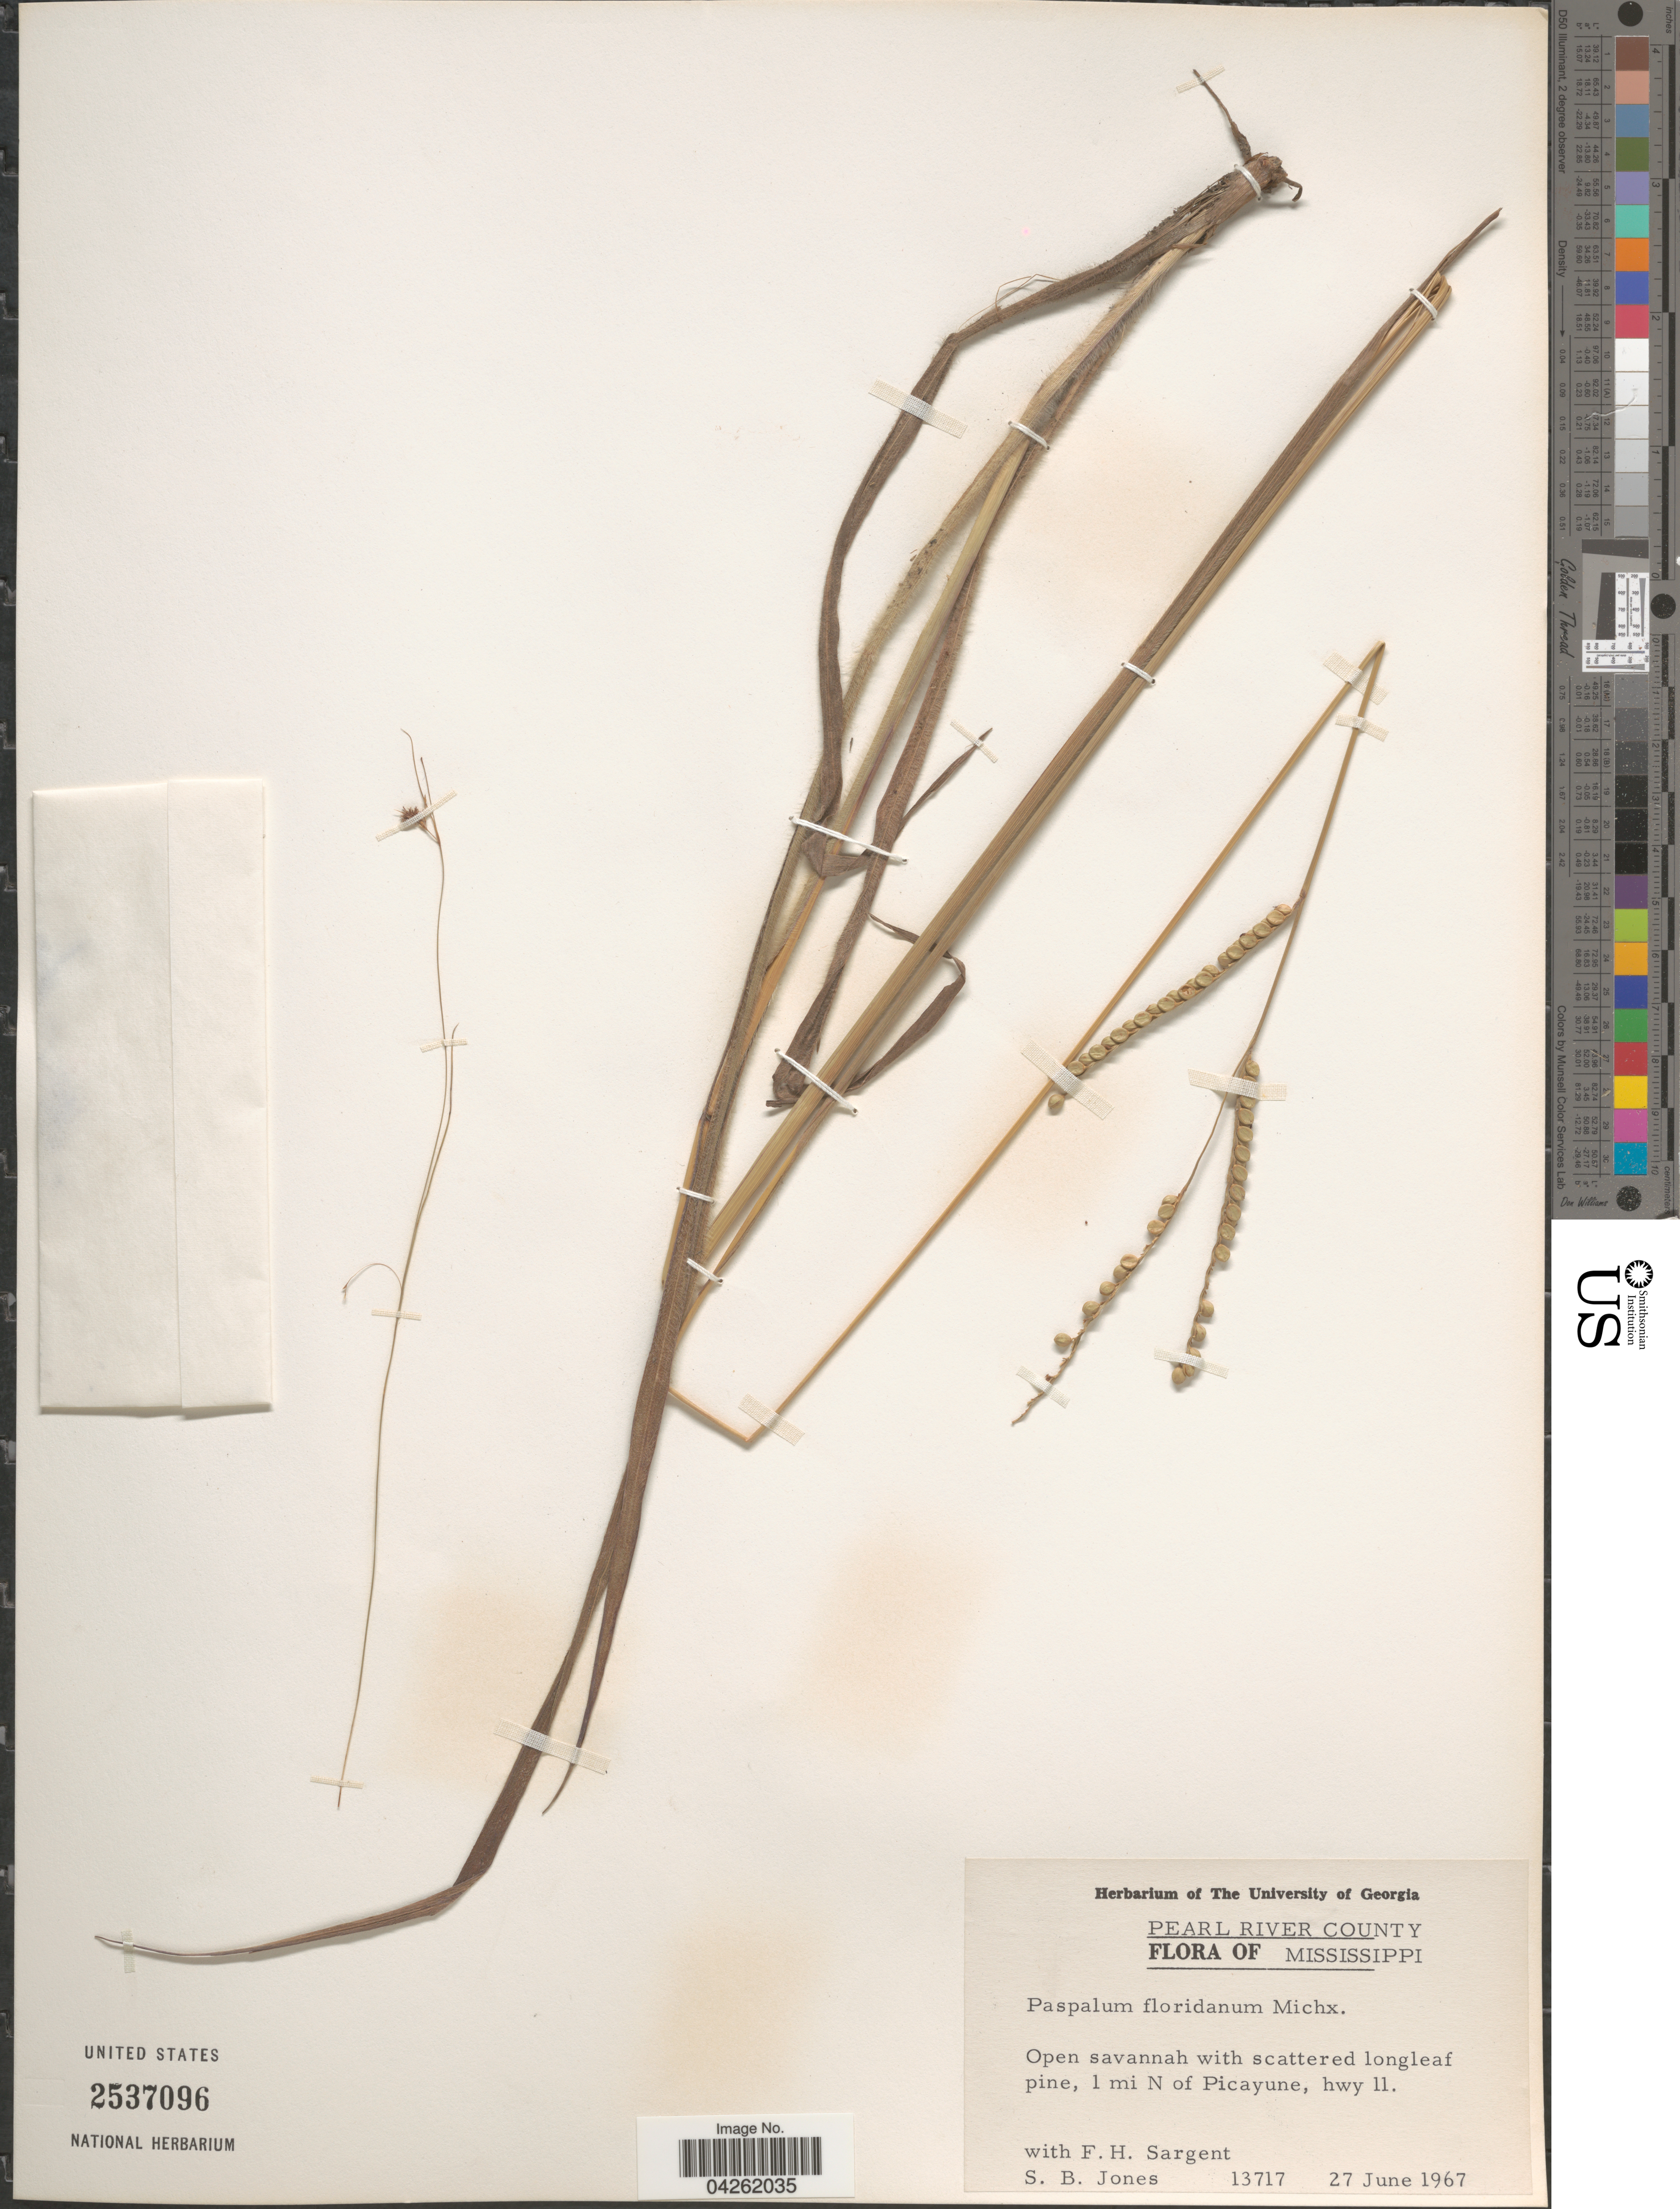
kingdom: Plantae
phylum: Tracheophyta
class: Liliopsida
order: Poales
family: Poaceae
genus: Paspalum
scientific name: Paspalum floridanum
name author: Michx.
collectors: S. B. Jones & F. H. Sargent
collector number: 13717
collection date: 1967-06-27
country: United States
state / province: Mississippi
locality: Pearl River County. 1 mi N of Picayune, hwy 11.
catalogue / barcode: US 2537096